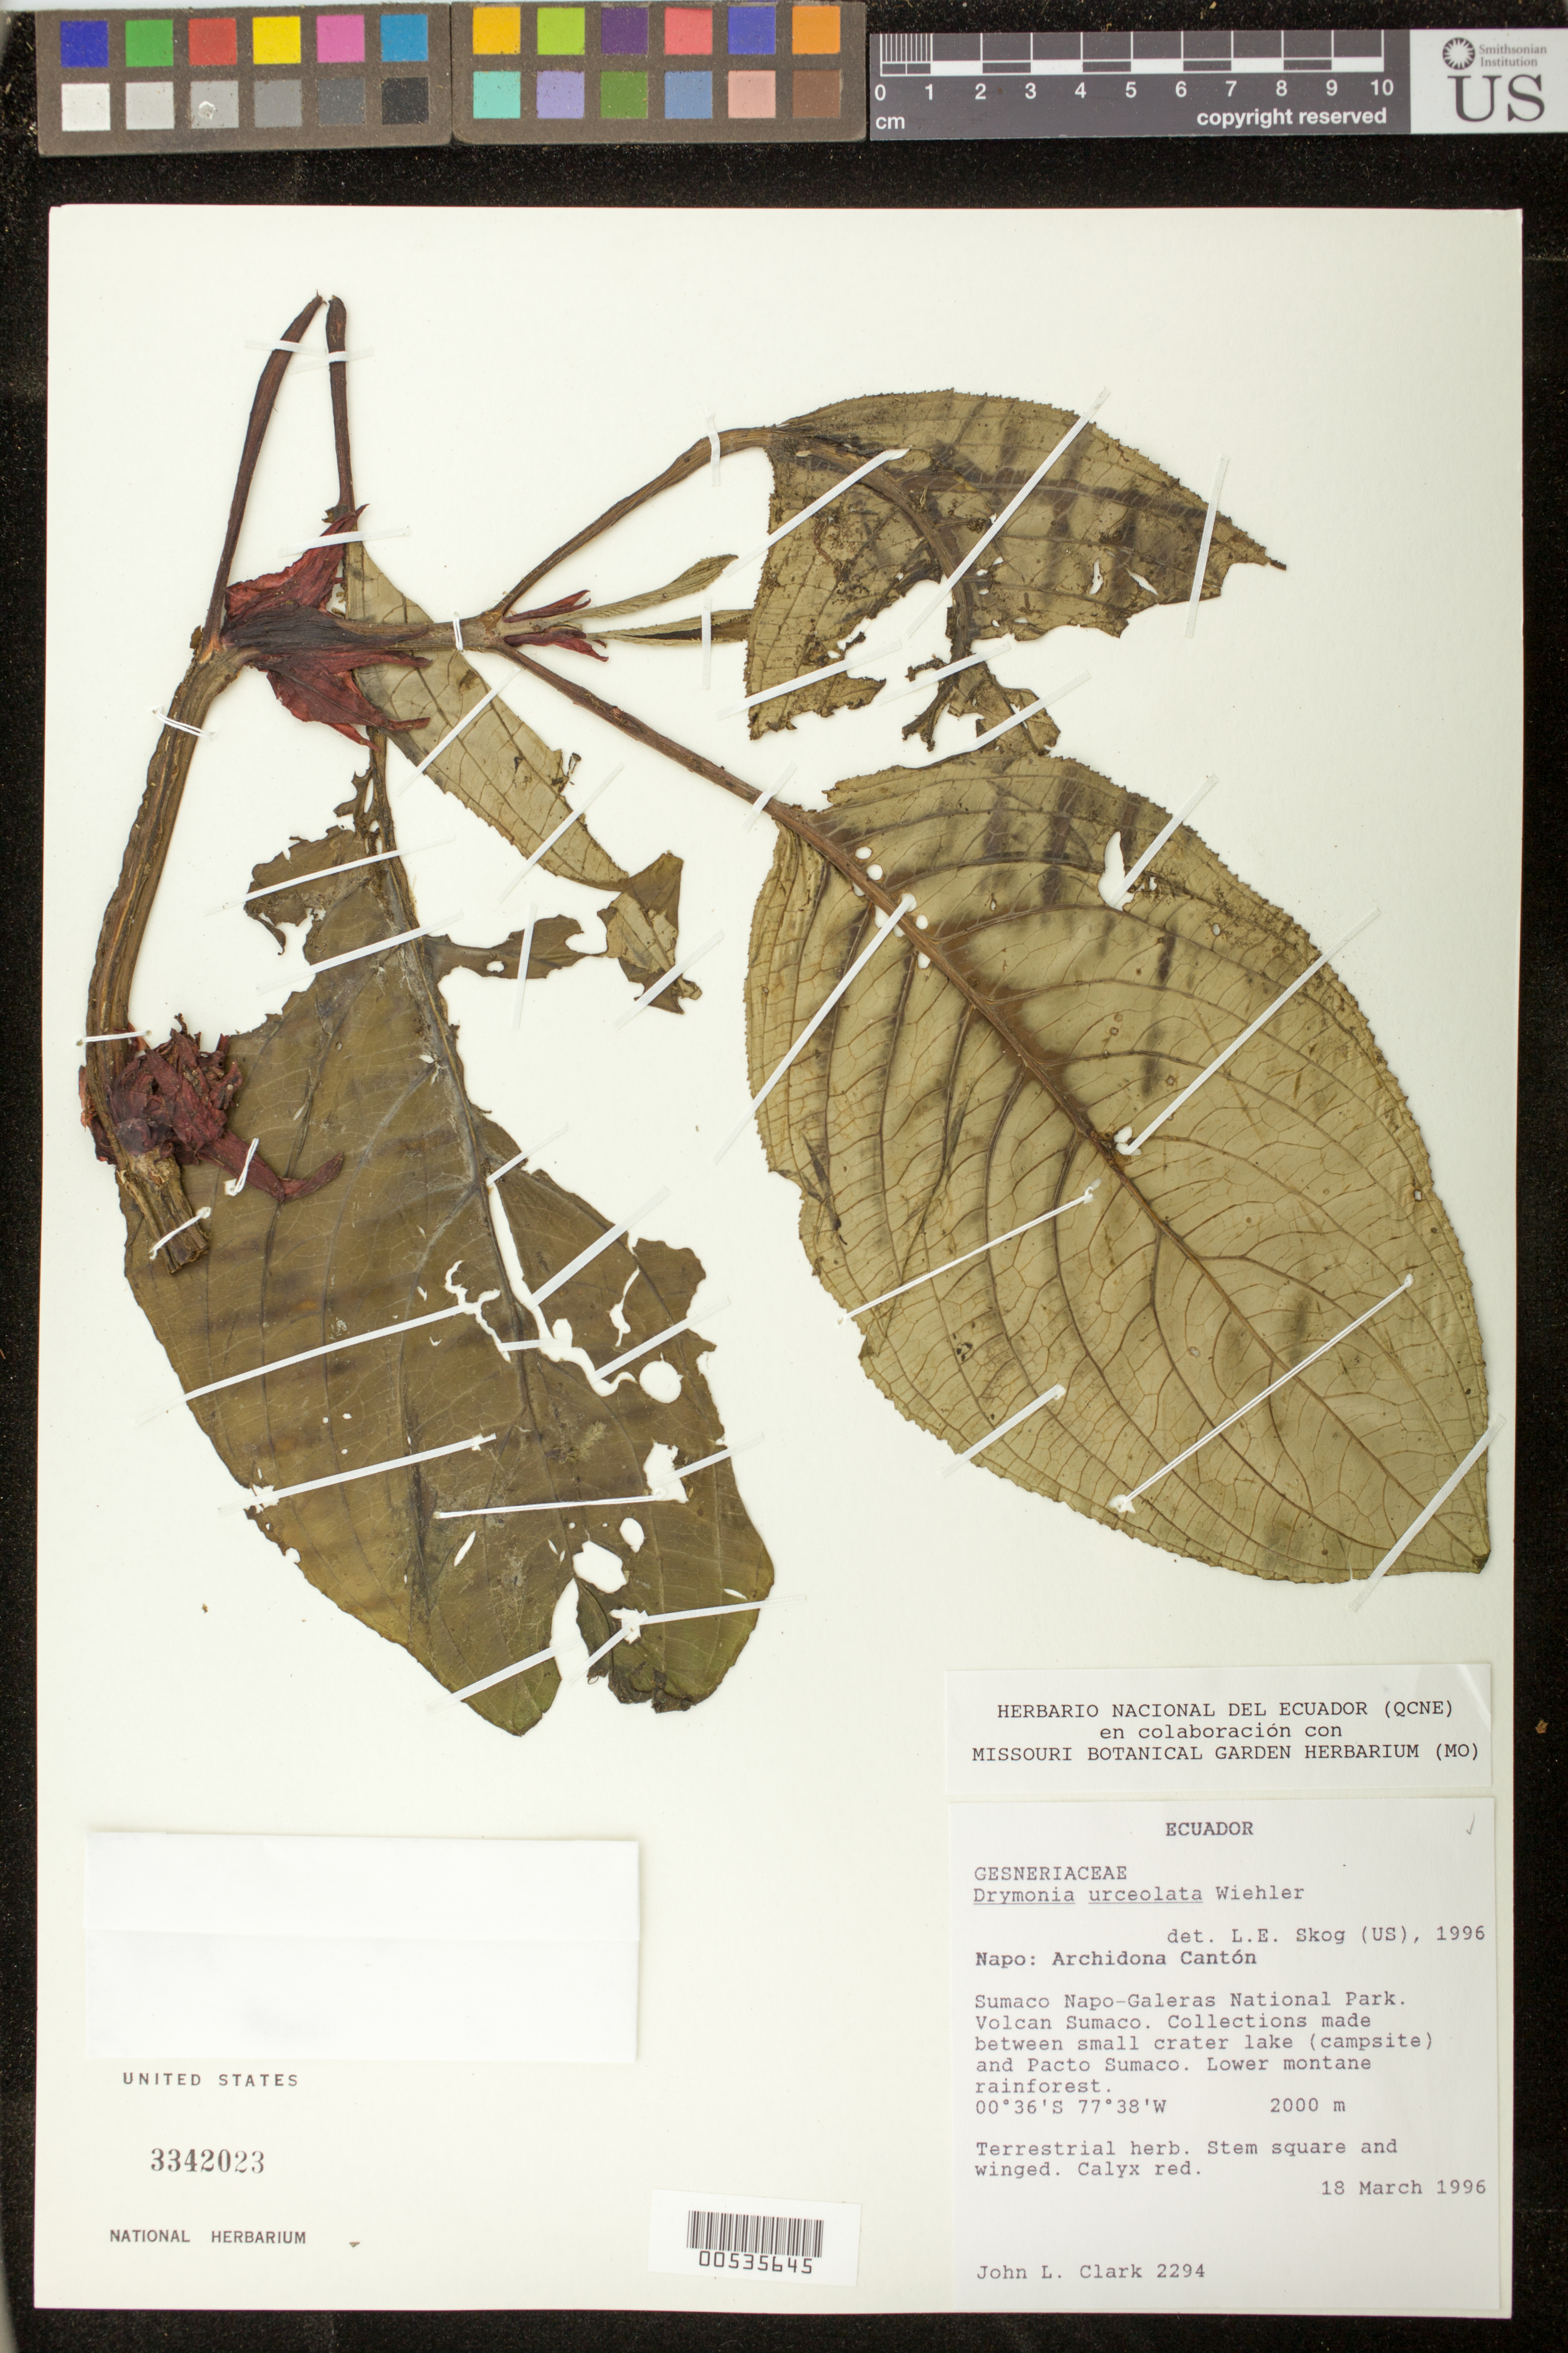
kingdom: Plantae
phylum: Tracheophyta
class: Magnoliopsida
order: Lamiales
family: Gesneriaceae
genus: Drymonia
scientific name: Drymonia urceolata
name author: Wiehler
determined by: Skog, Laurence E.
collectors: J. L. Clark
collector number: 2294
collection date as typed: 18 Mar 1996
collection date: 1996-03-18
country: Ecuador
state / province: Napo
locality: Archidona Cantón. Sumaco Napo-Galeras National Park, Volcan Sumaco, between small crater lake (campsite) and Pacto Sumaco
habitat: Lower montane rainforest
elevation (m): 2000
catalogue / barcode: US 3342023